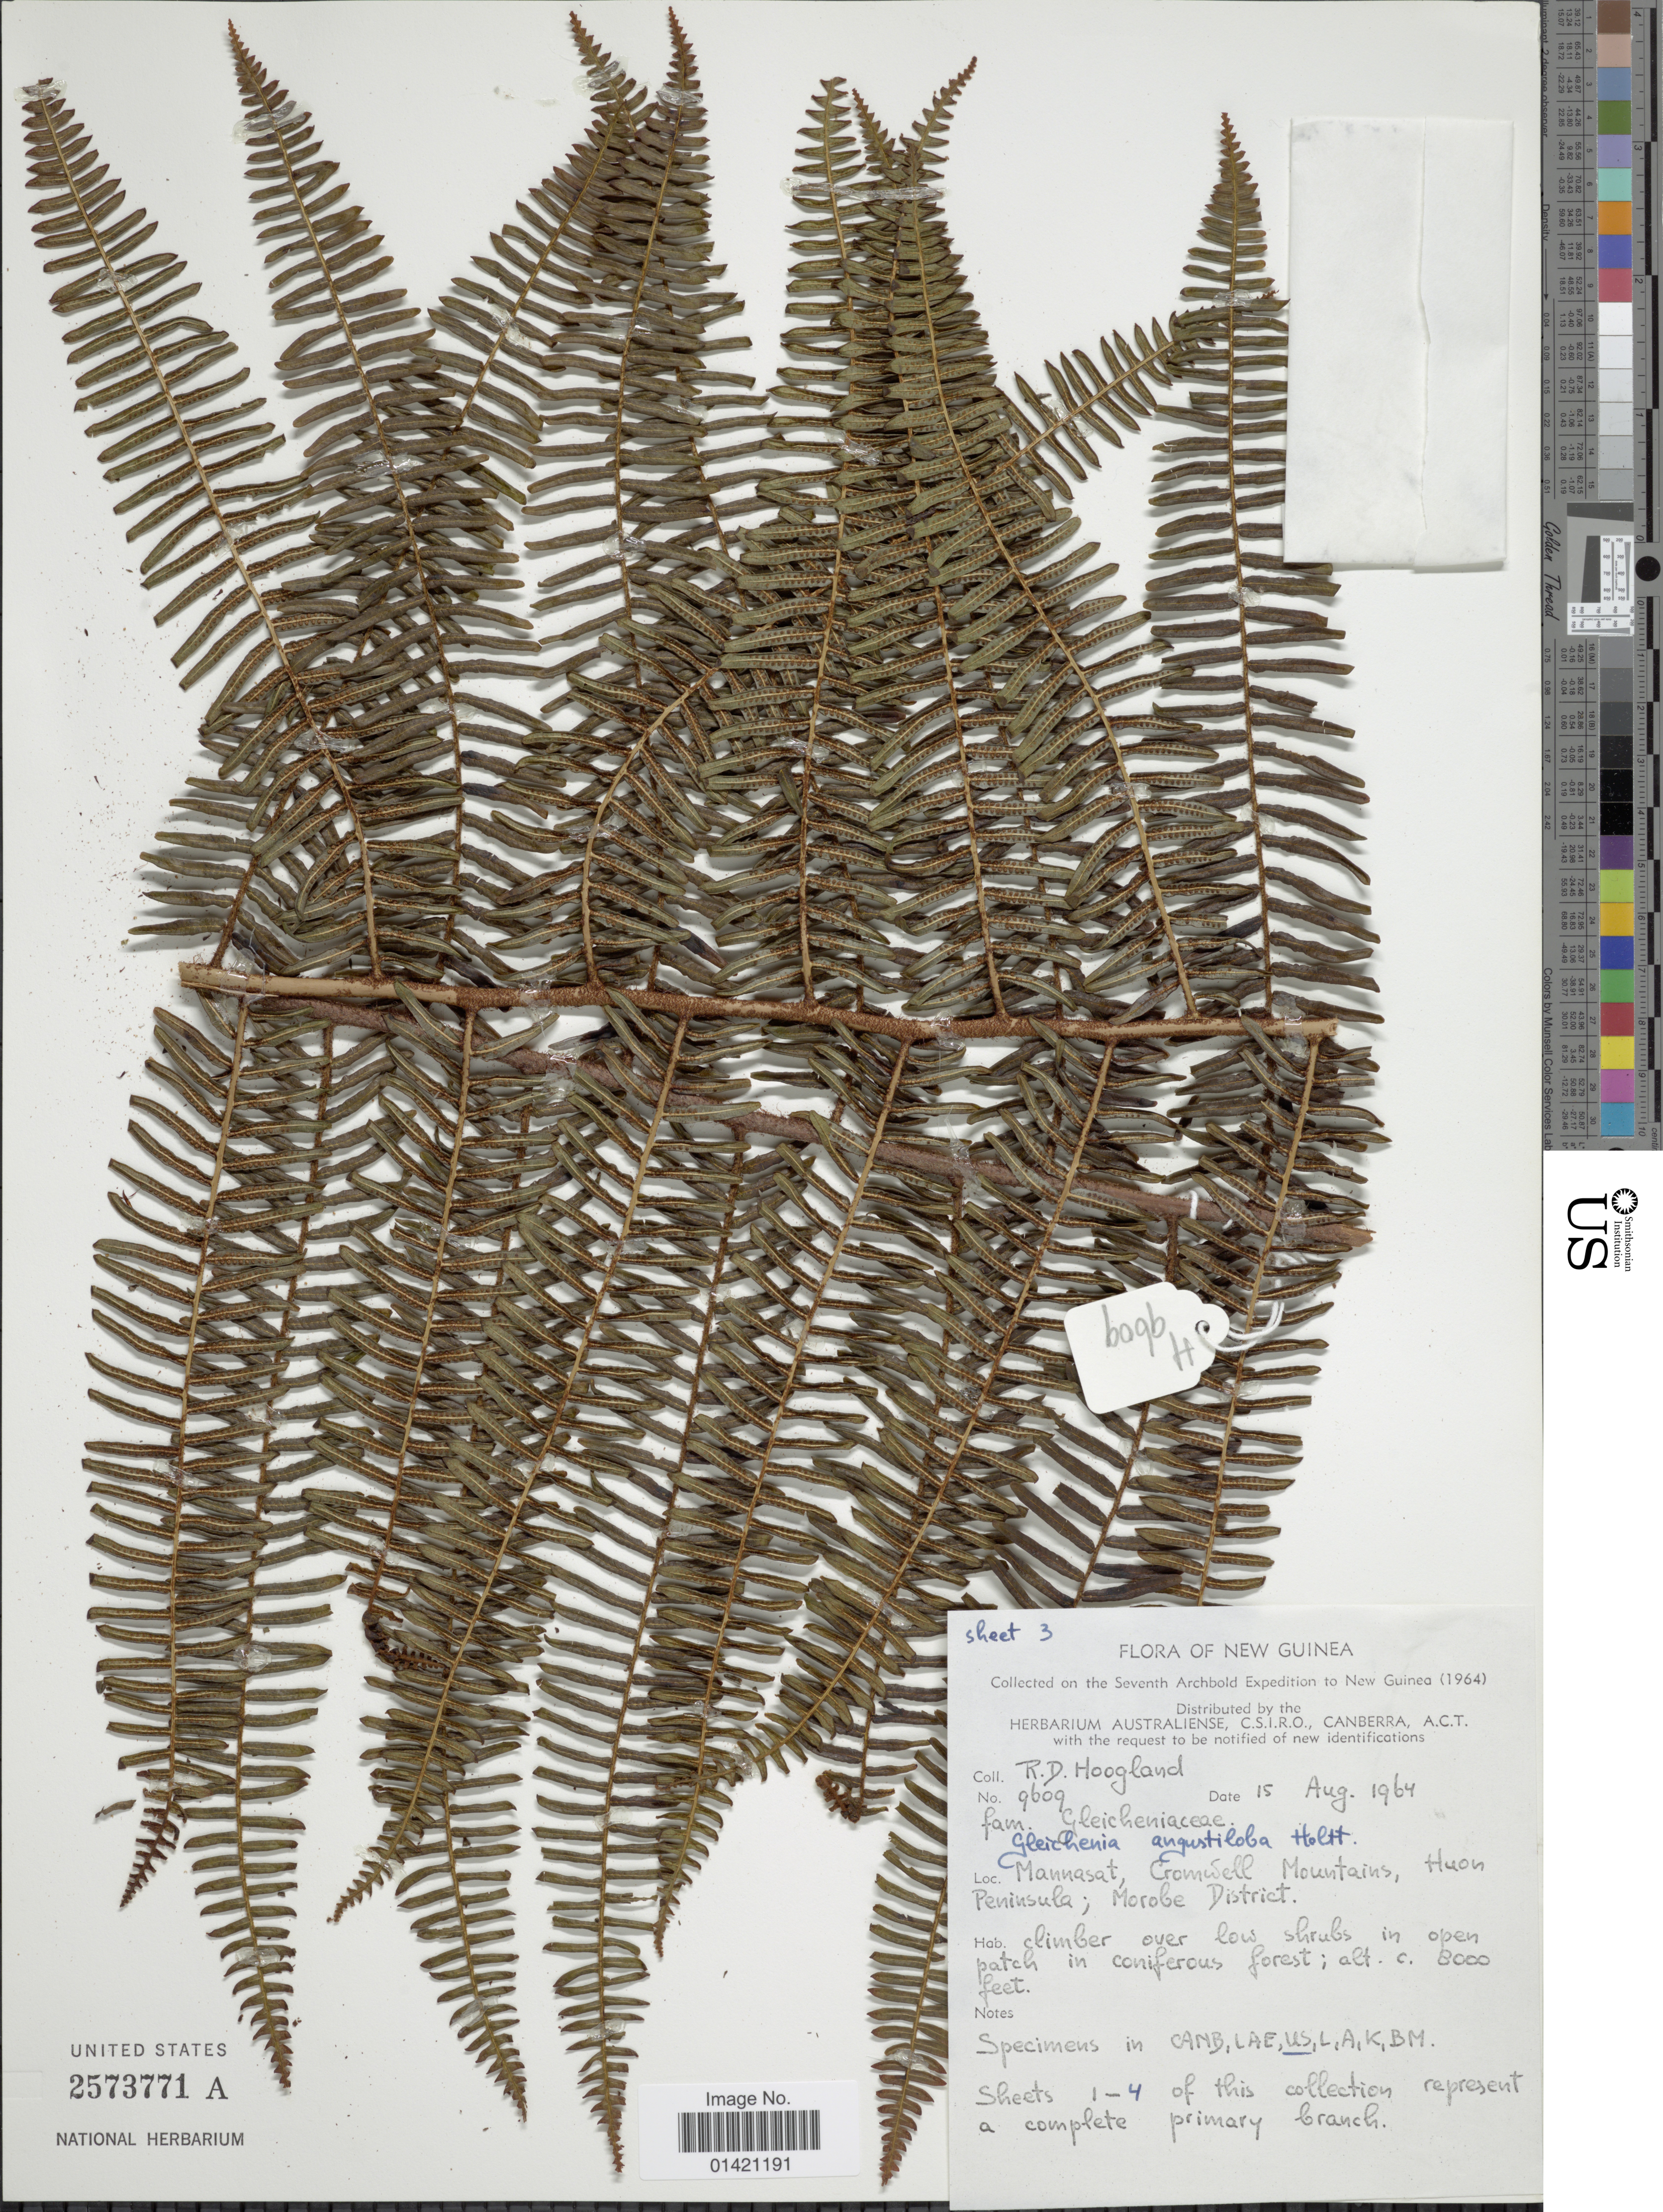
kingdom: Plantae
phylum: Tracheophyta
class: Polypodiopsida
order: Gleicheniales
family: Gleicheniaceae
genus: Diplopterygium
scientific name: Diplopterygium angustilobum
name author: (Holttum) Parris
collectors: R. D. Hoogland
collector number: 9609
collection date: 1964-08-15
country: Papua New Guinea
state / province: Morobe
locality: New Guinea. Mannasat, Cromwell Mountains, Huon Peninsula; Morobe District.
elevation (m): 2438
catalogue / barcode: US 2573771A